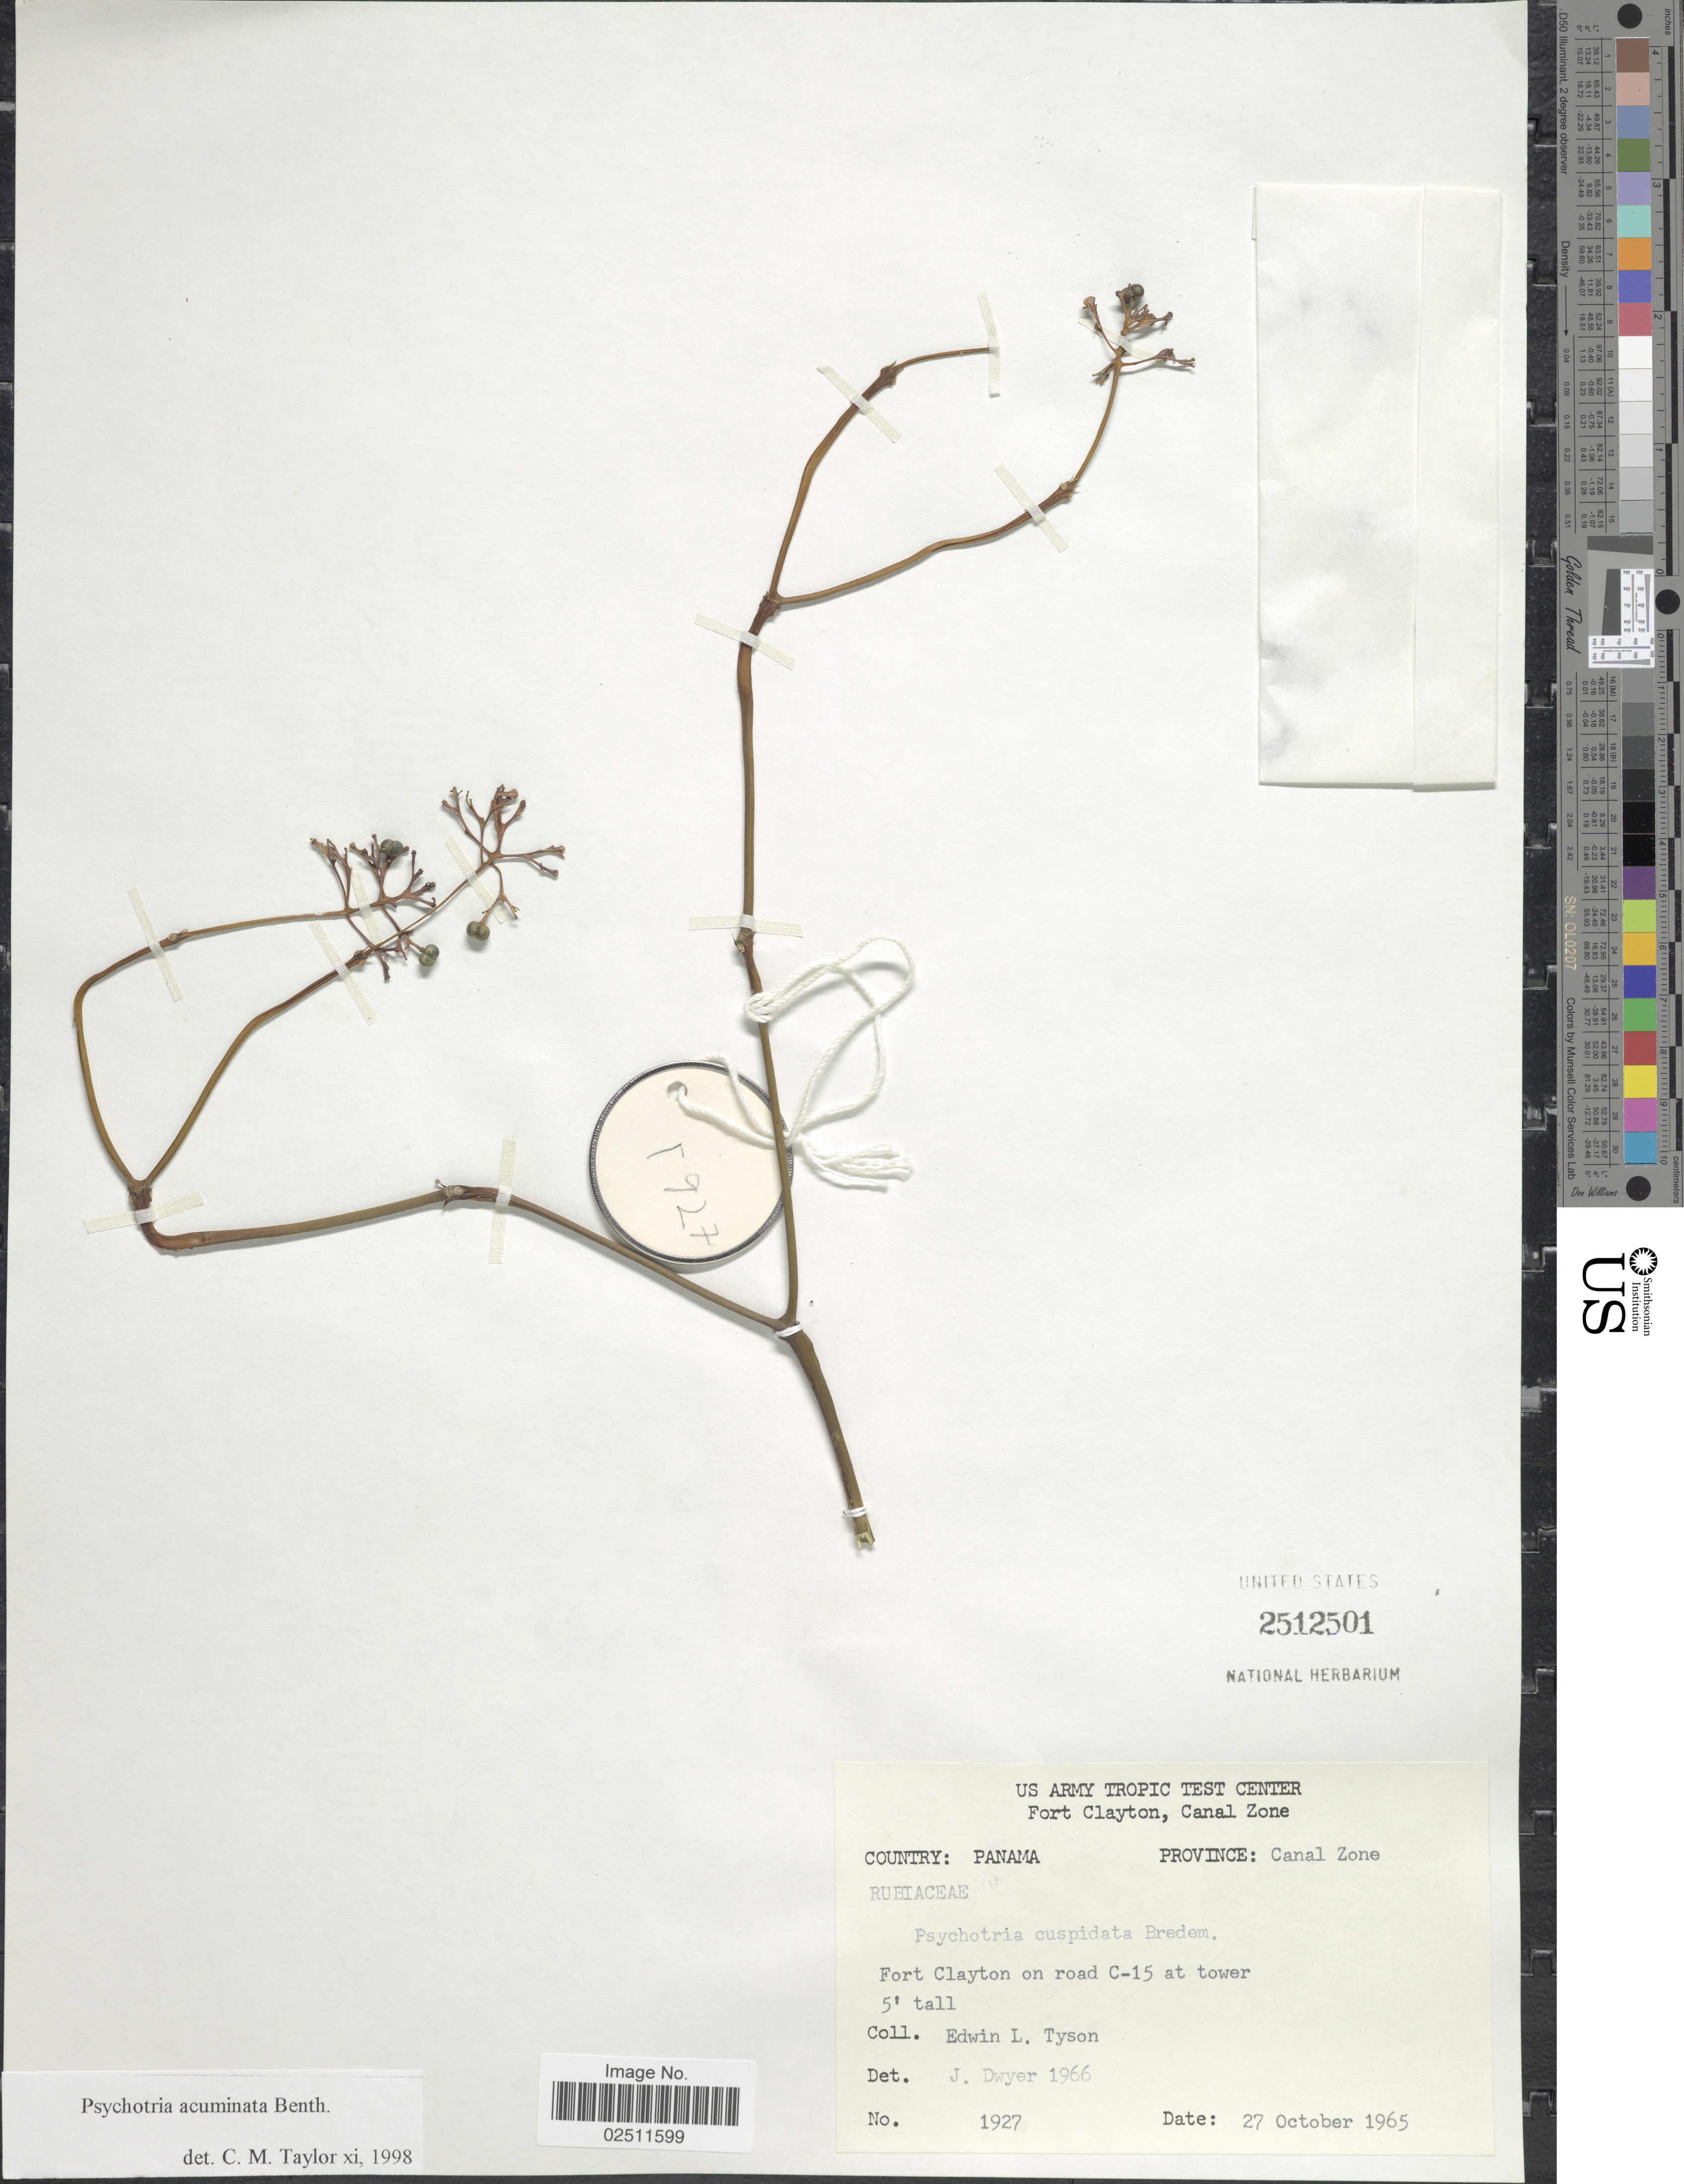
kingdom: Plantae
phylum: Tracheophyta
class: Magnoliopsida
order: Gentianales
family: Rubiaceae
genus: Psychotria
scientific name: Psychotria acuminata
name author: Benth.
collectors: E. L. Tyson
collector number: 1927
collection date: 1965-10-27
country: Panama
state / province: Colón / Panamá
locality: US Army Tropic Test Center. Fort Clayton, Canal Zone. Fort Clayton on road C-15 at tower.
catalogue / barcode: US 2512501